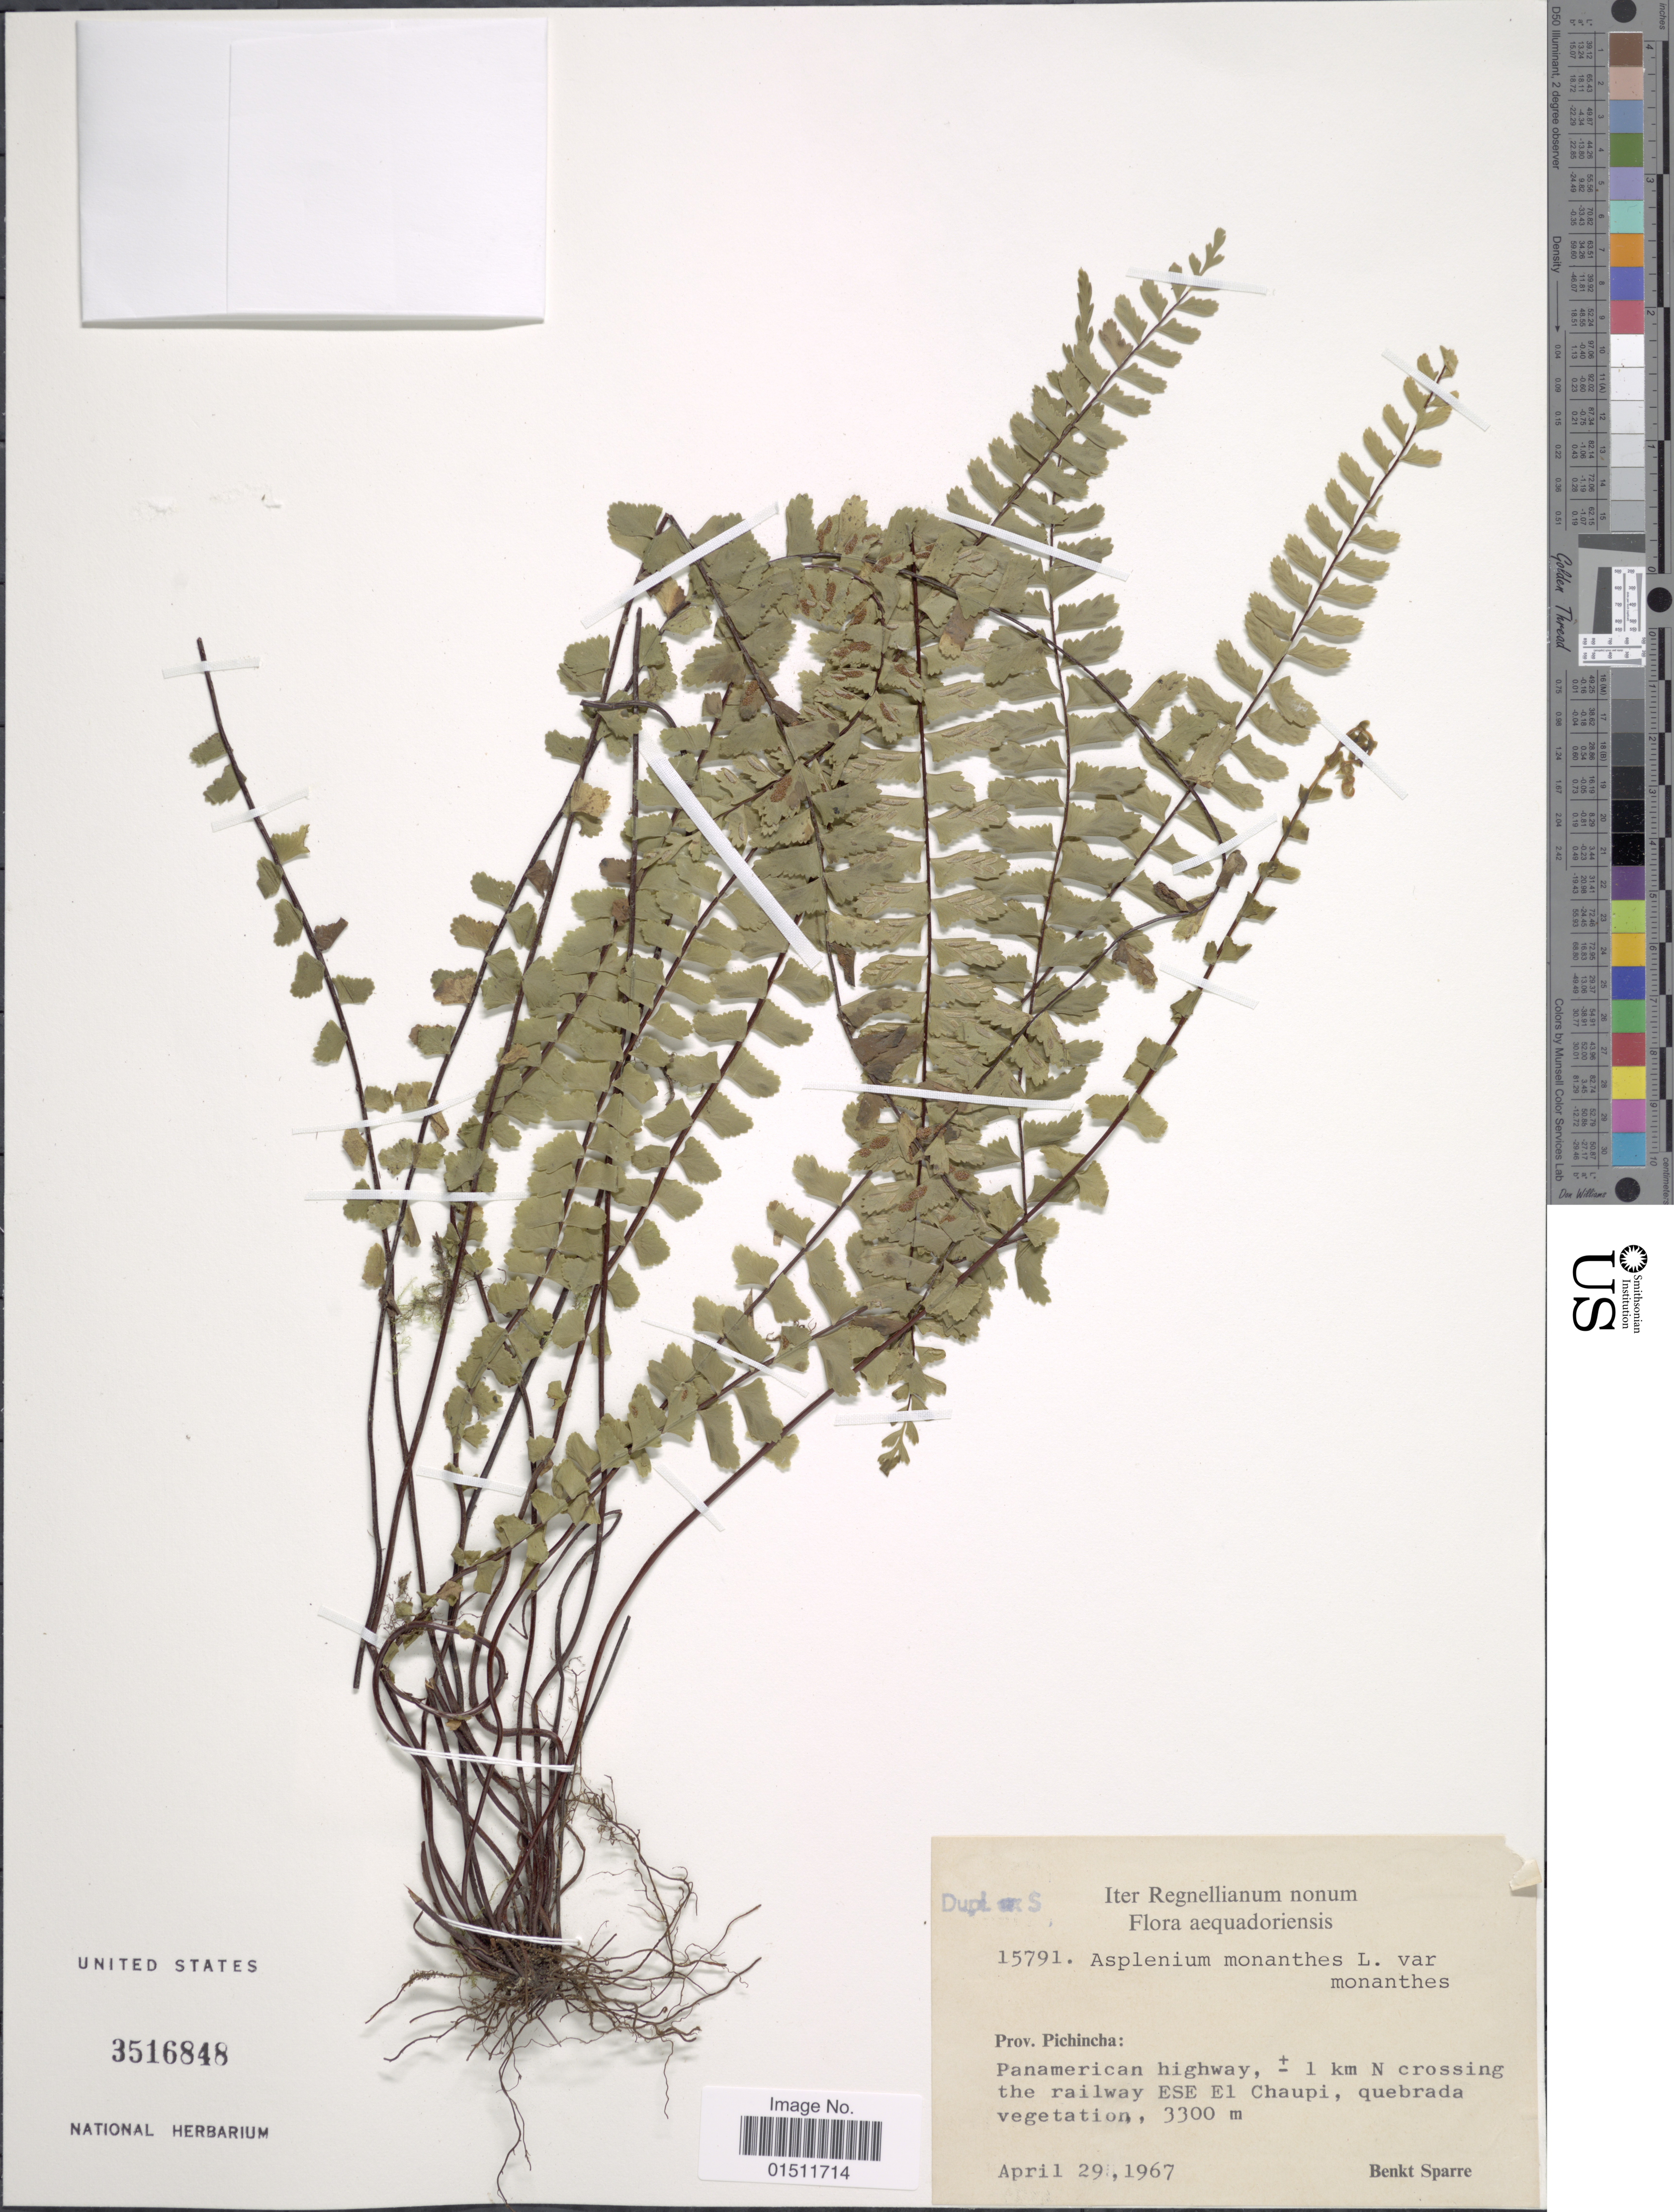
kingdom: Plantae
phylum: Tracheophyta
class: Polypodiopsida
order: Polypodiales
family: Aspleniaceae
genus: Asplenium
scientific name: Asplenium monanthes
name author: L.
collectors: B. Sparre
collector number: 15791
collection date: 1967-04-29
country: Ecuador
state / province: Pichincha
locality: Panamerican highway, ± 1 km N crossing the railway ESE El Chaupi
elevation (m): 3300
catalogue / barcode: US 3516848